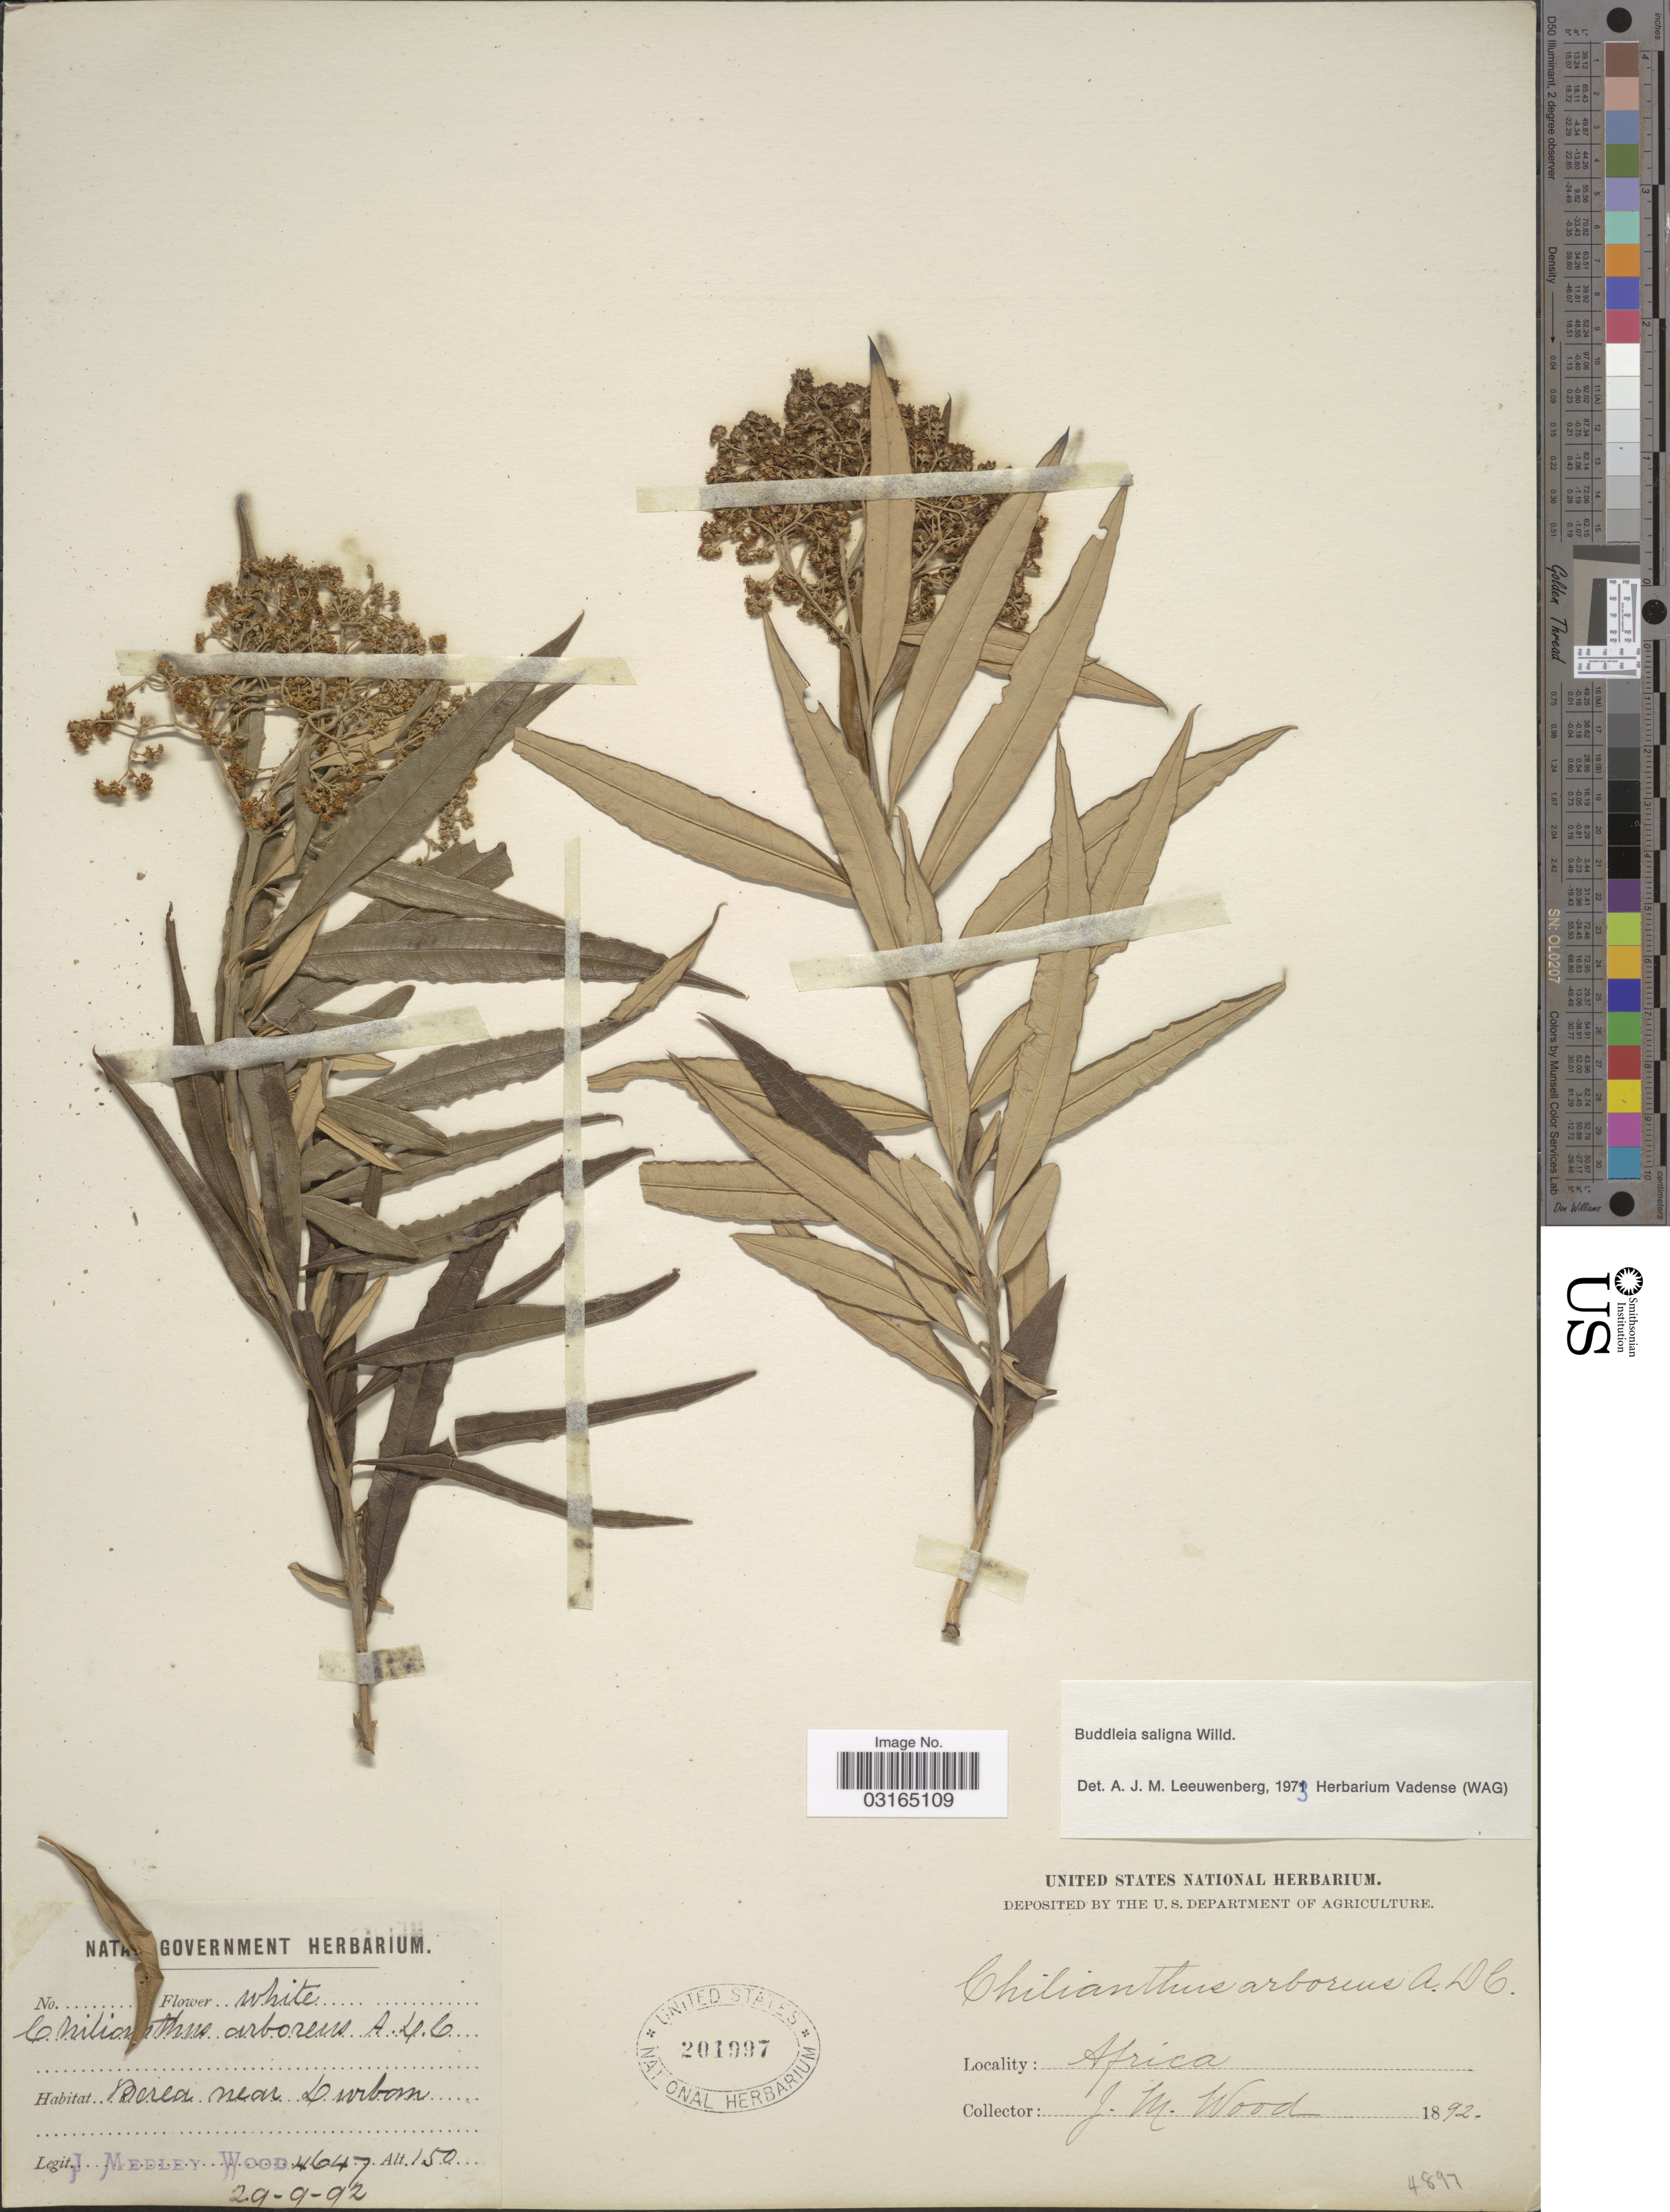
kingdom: Plantae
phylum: Tracheophyta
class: Magnoliopsida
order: Lamiales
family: Scrophulariaceae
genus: Buddleja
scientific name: Buddleja saligna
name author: Willd.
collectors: J. Medley Wood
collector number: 4647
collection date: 1892-09-29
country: South Africa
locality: Berea near Durban. Africa.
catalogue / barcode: US 201997